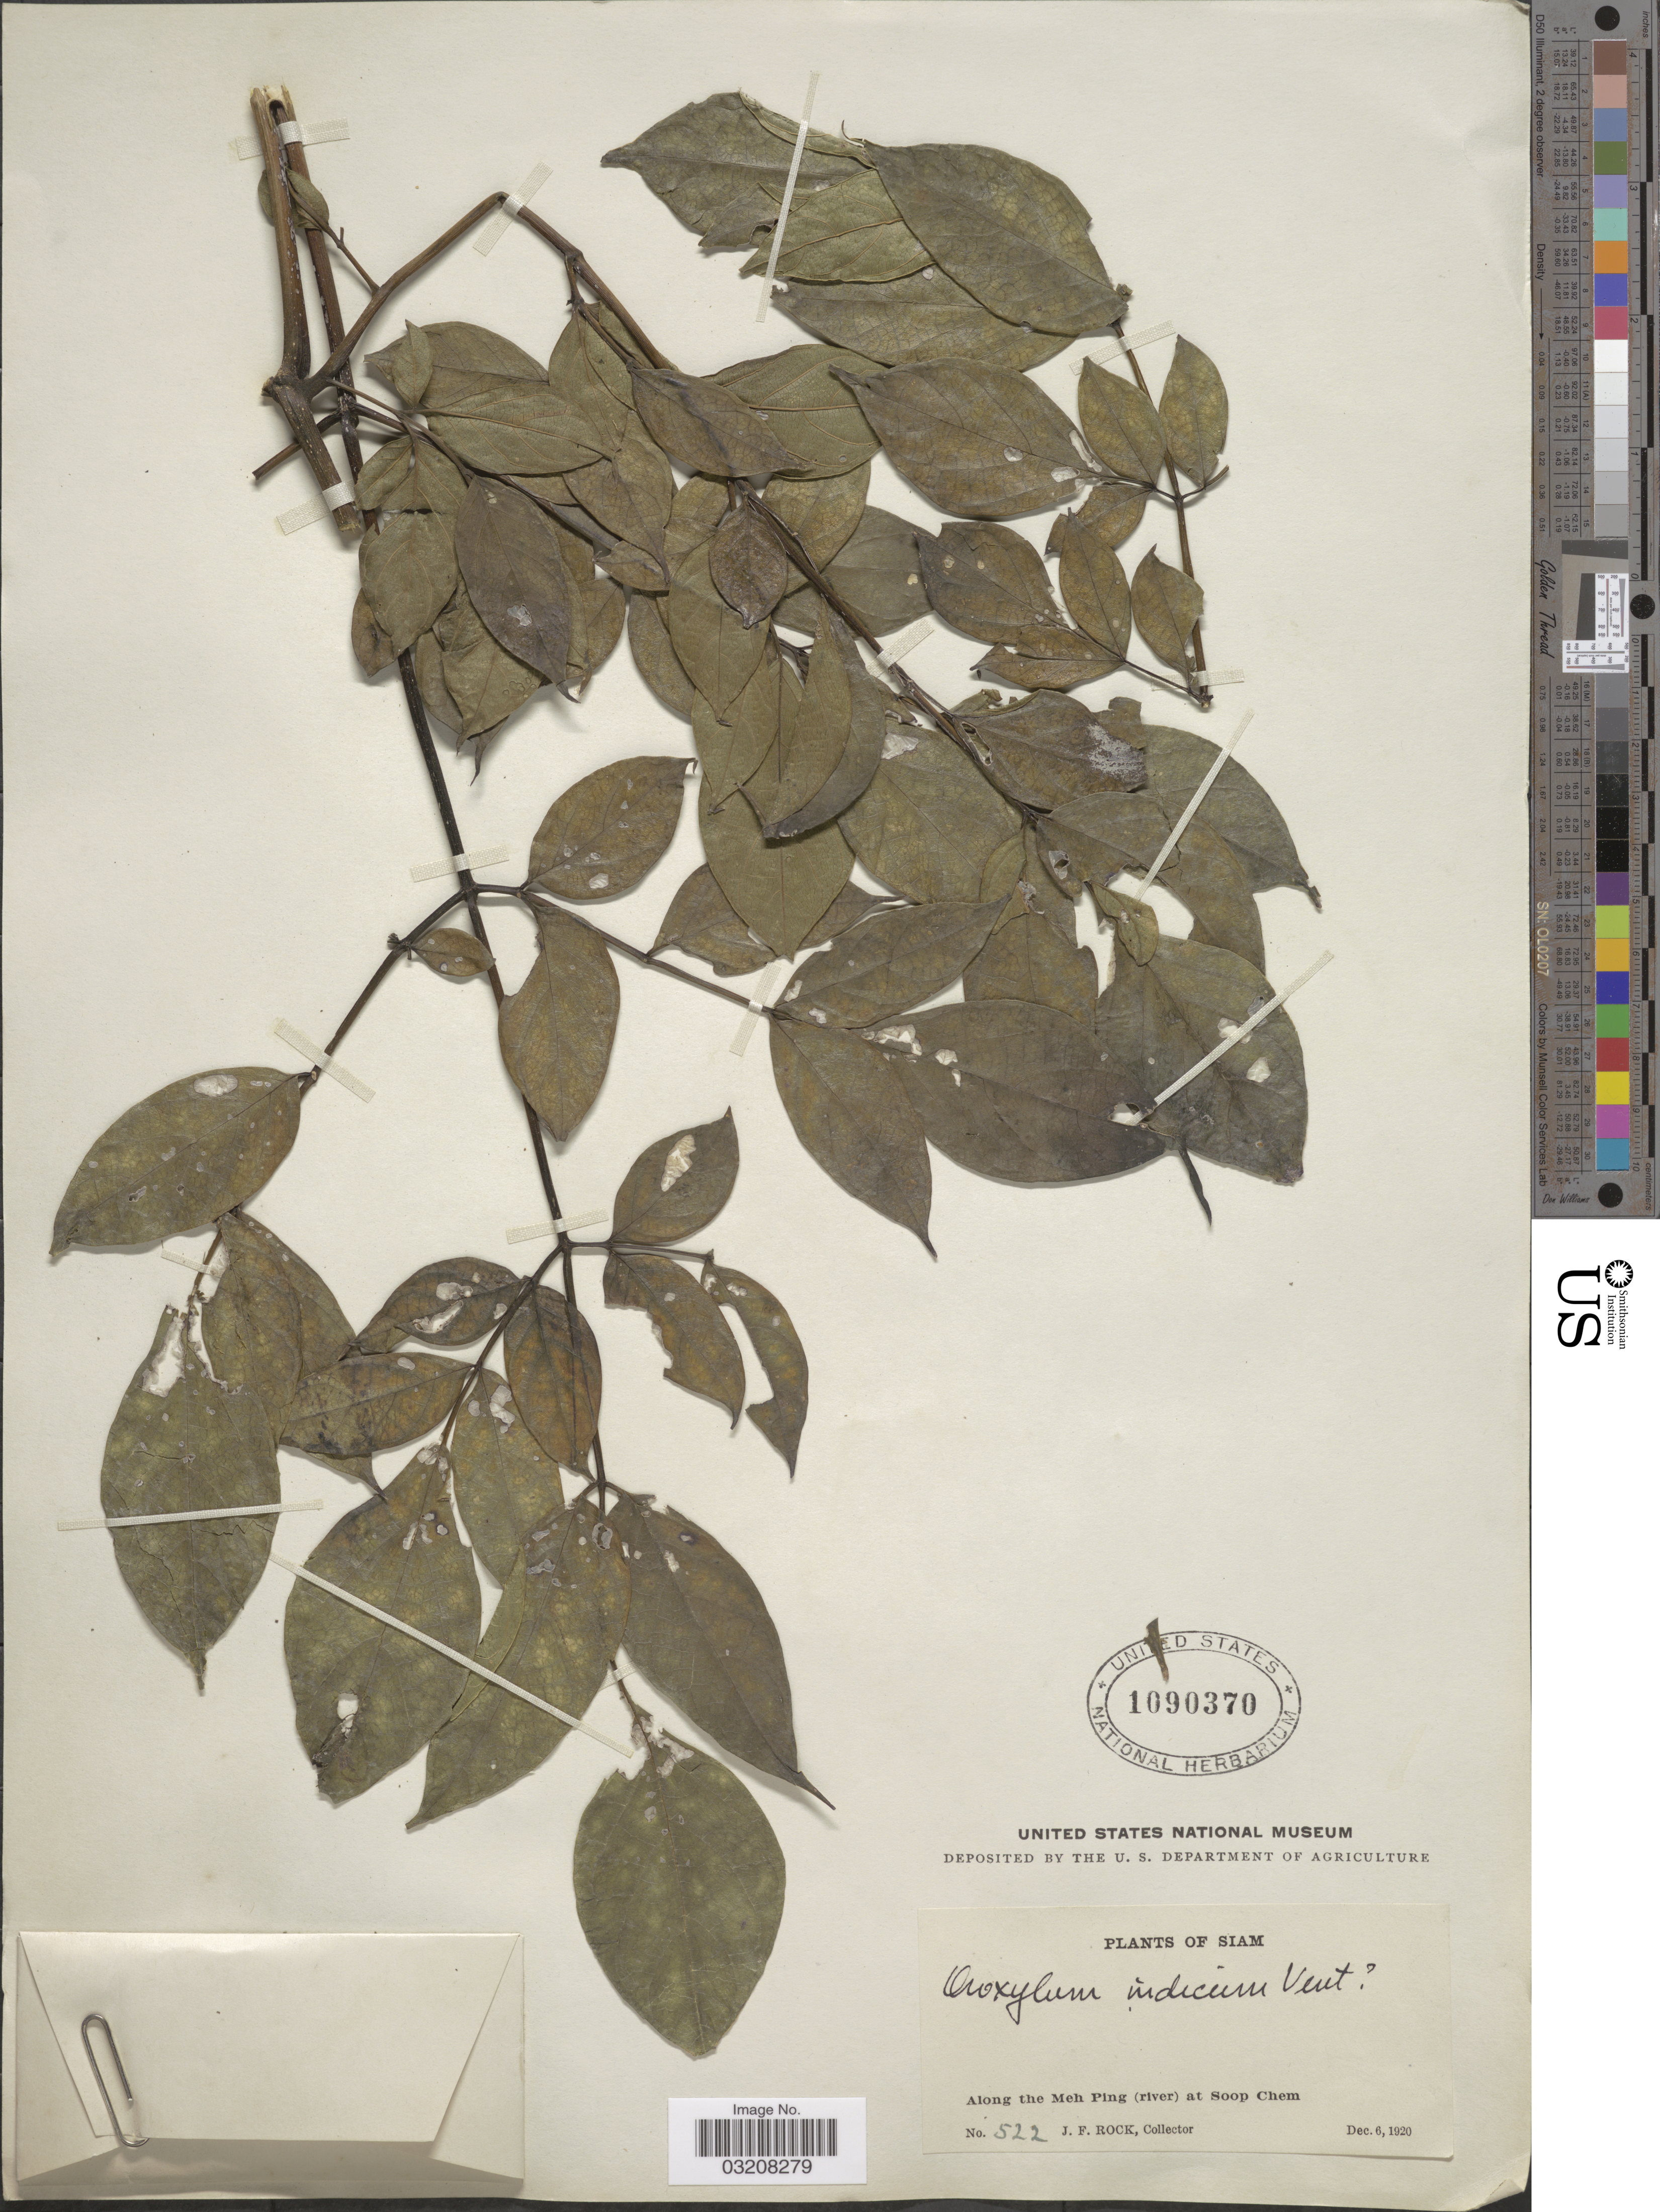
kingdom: Plantae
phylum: Tracheophyta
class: Magnoliopsida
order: Lamiales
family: Bignoniaceae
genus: Oroxylum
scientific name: Oroxylum indicum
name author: (L.) Kurz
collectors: J. Rock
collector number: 522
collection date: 1920-12-06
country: Thailand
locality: Siam. Along the Meh Ping (river) at Soop Chem.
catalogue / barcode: US 1090370